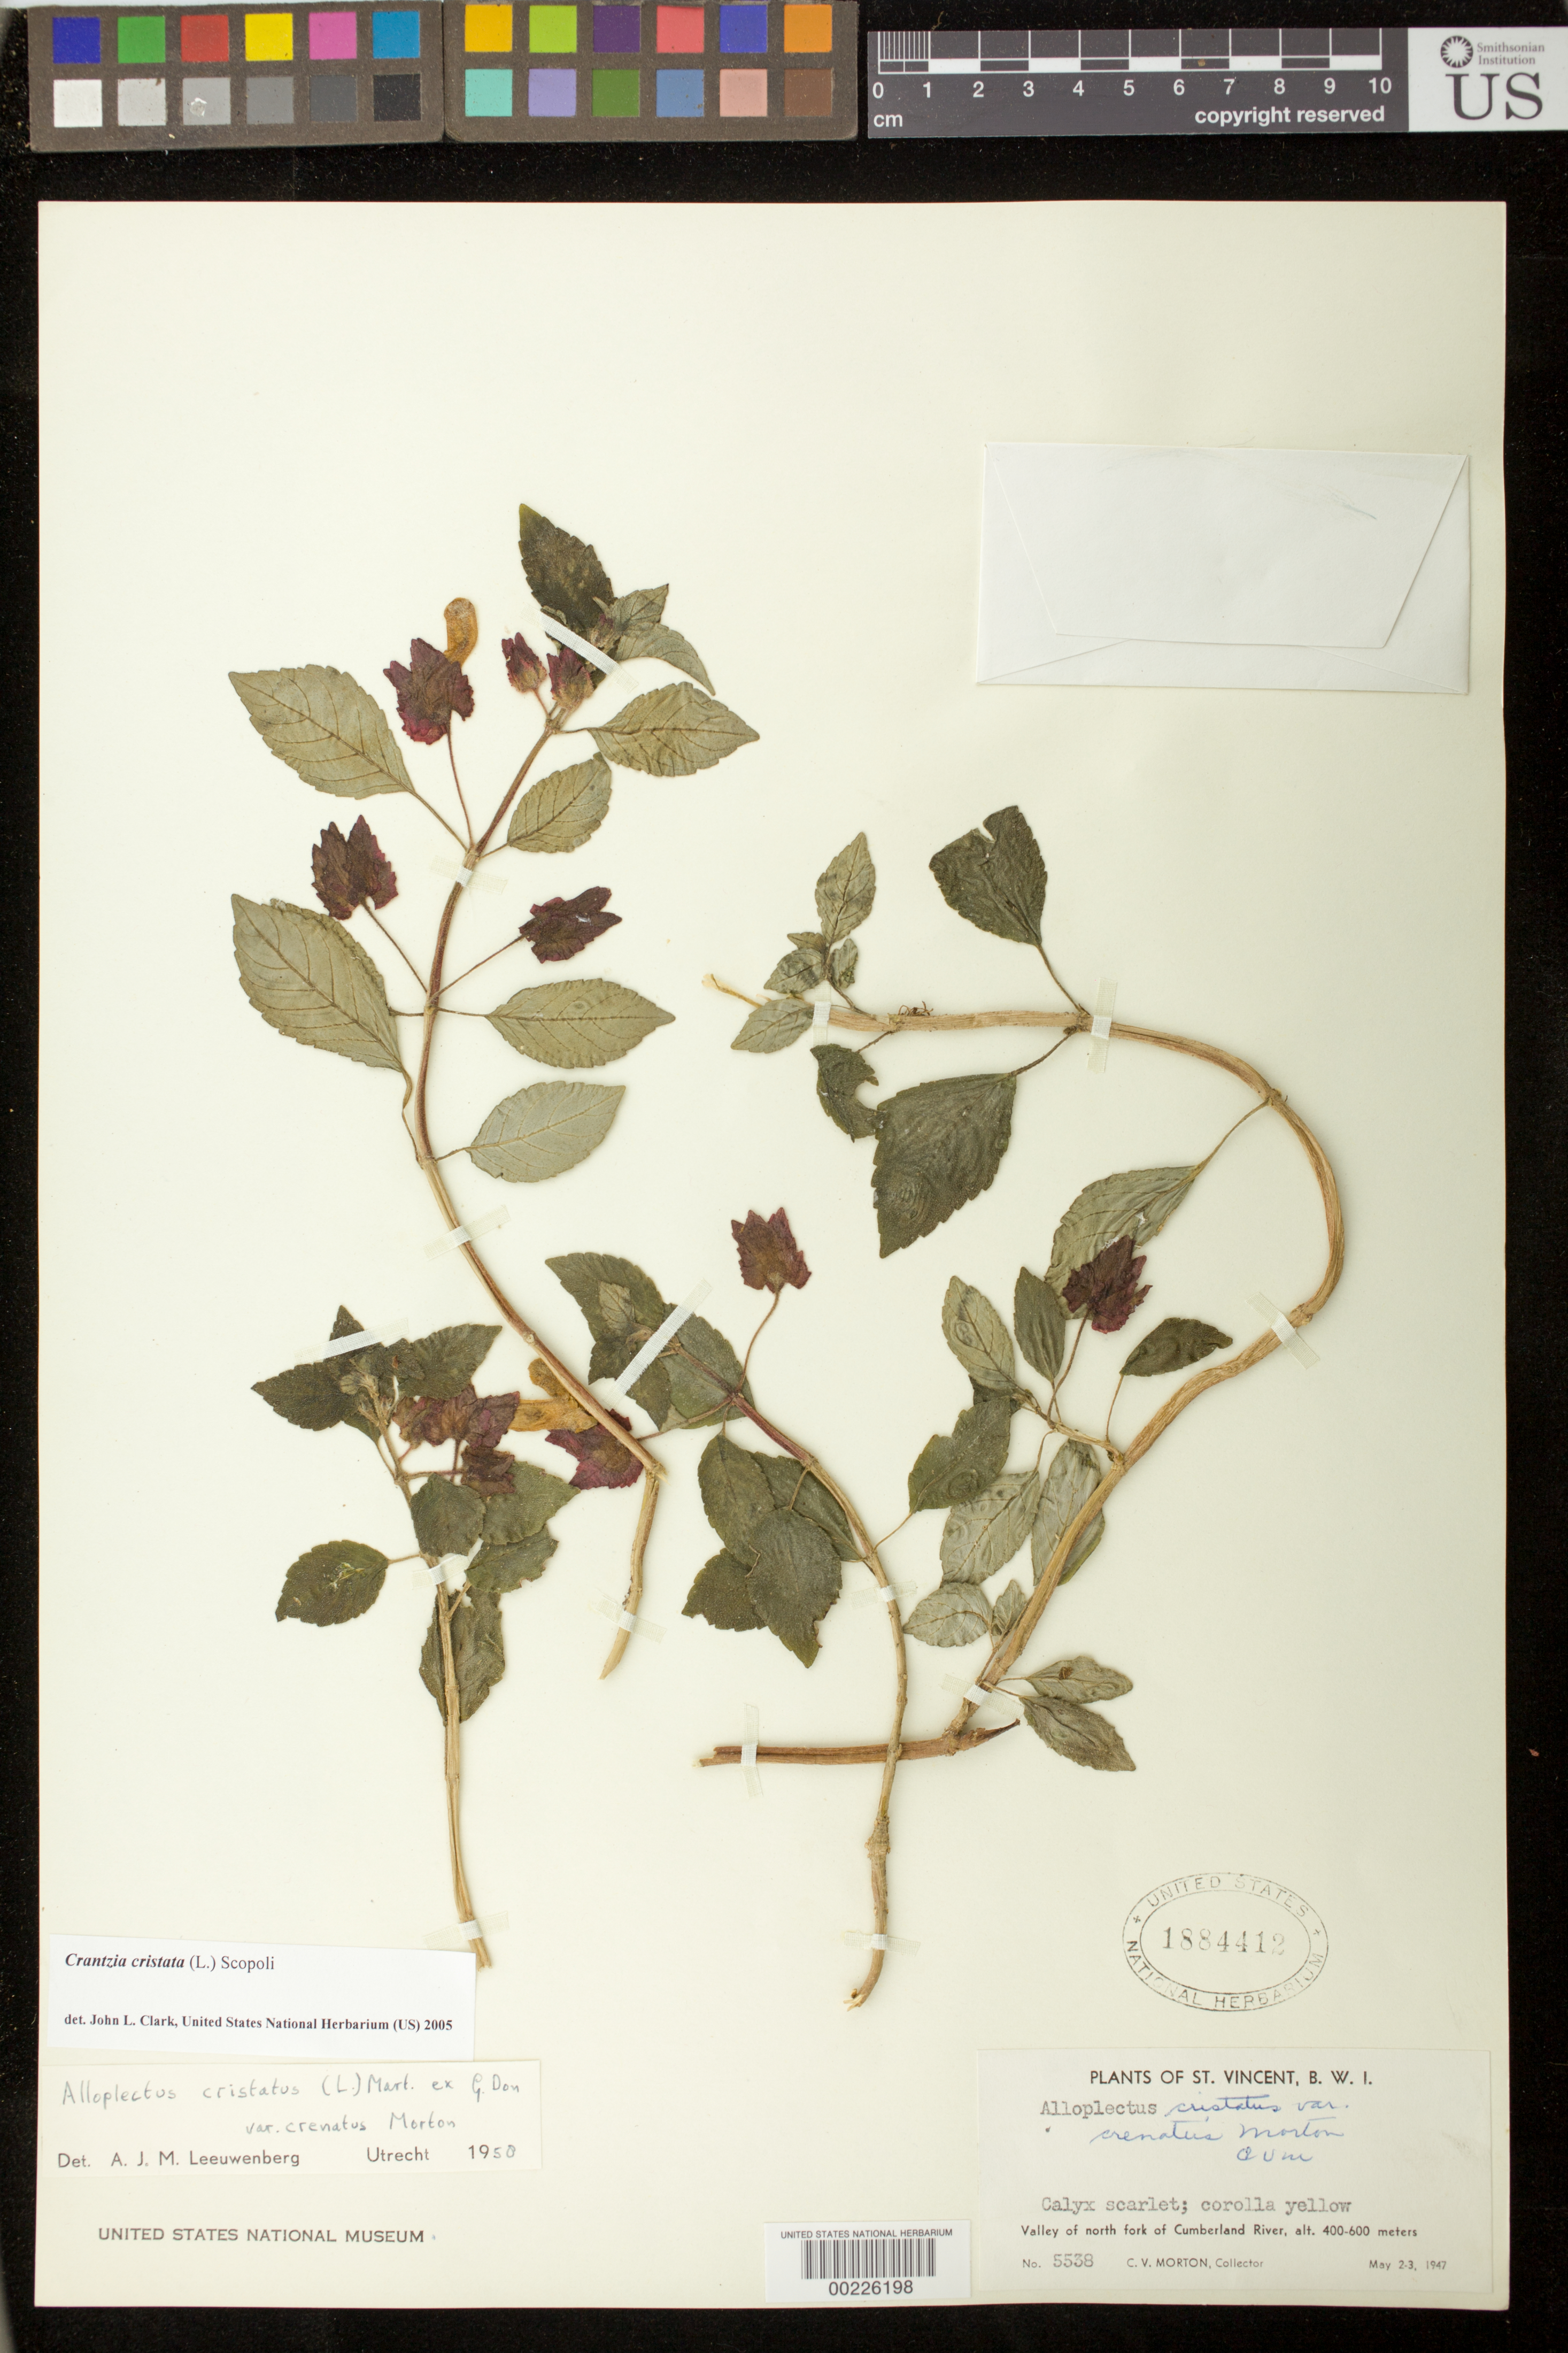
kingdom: Plantae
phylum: Tracheophyta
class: Magnoliopsida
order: Lamiales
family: Gesneriaceae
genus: Crantzia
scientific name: Crantzia cristata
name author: (L.) Scop. ex Fritsch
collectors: C. V. Morton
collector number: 5538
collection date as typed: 2-3 May 1947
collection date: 1947-05-02/1947-05-03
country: St. Vincent - Grenadines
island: St. Vincent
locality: Valley of north fork of Cumberland River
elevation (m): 400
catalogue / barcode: US 1884412